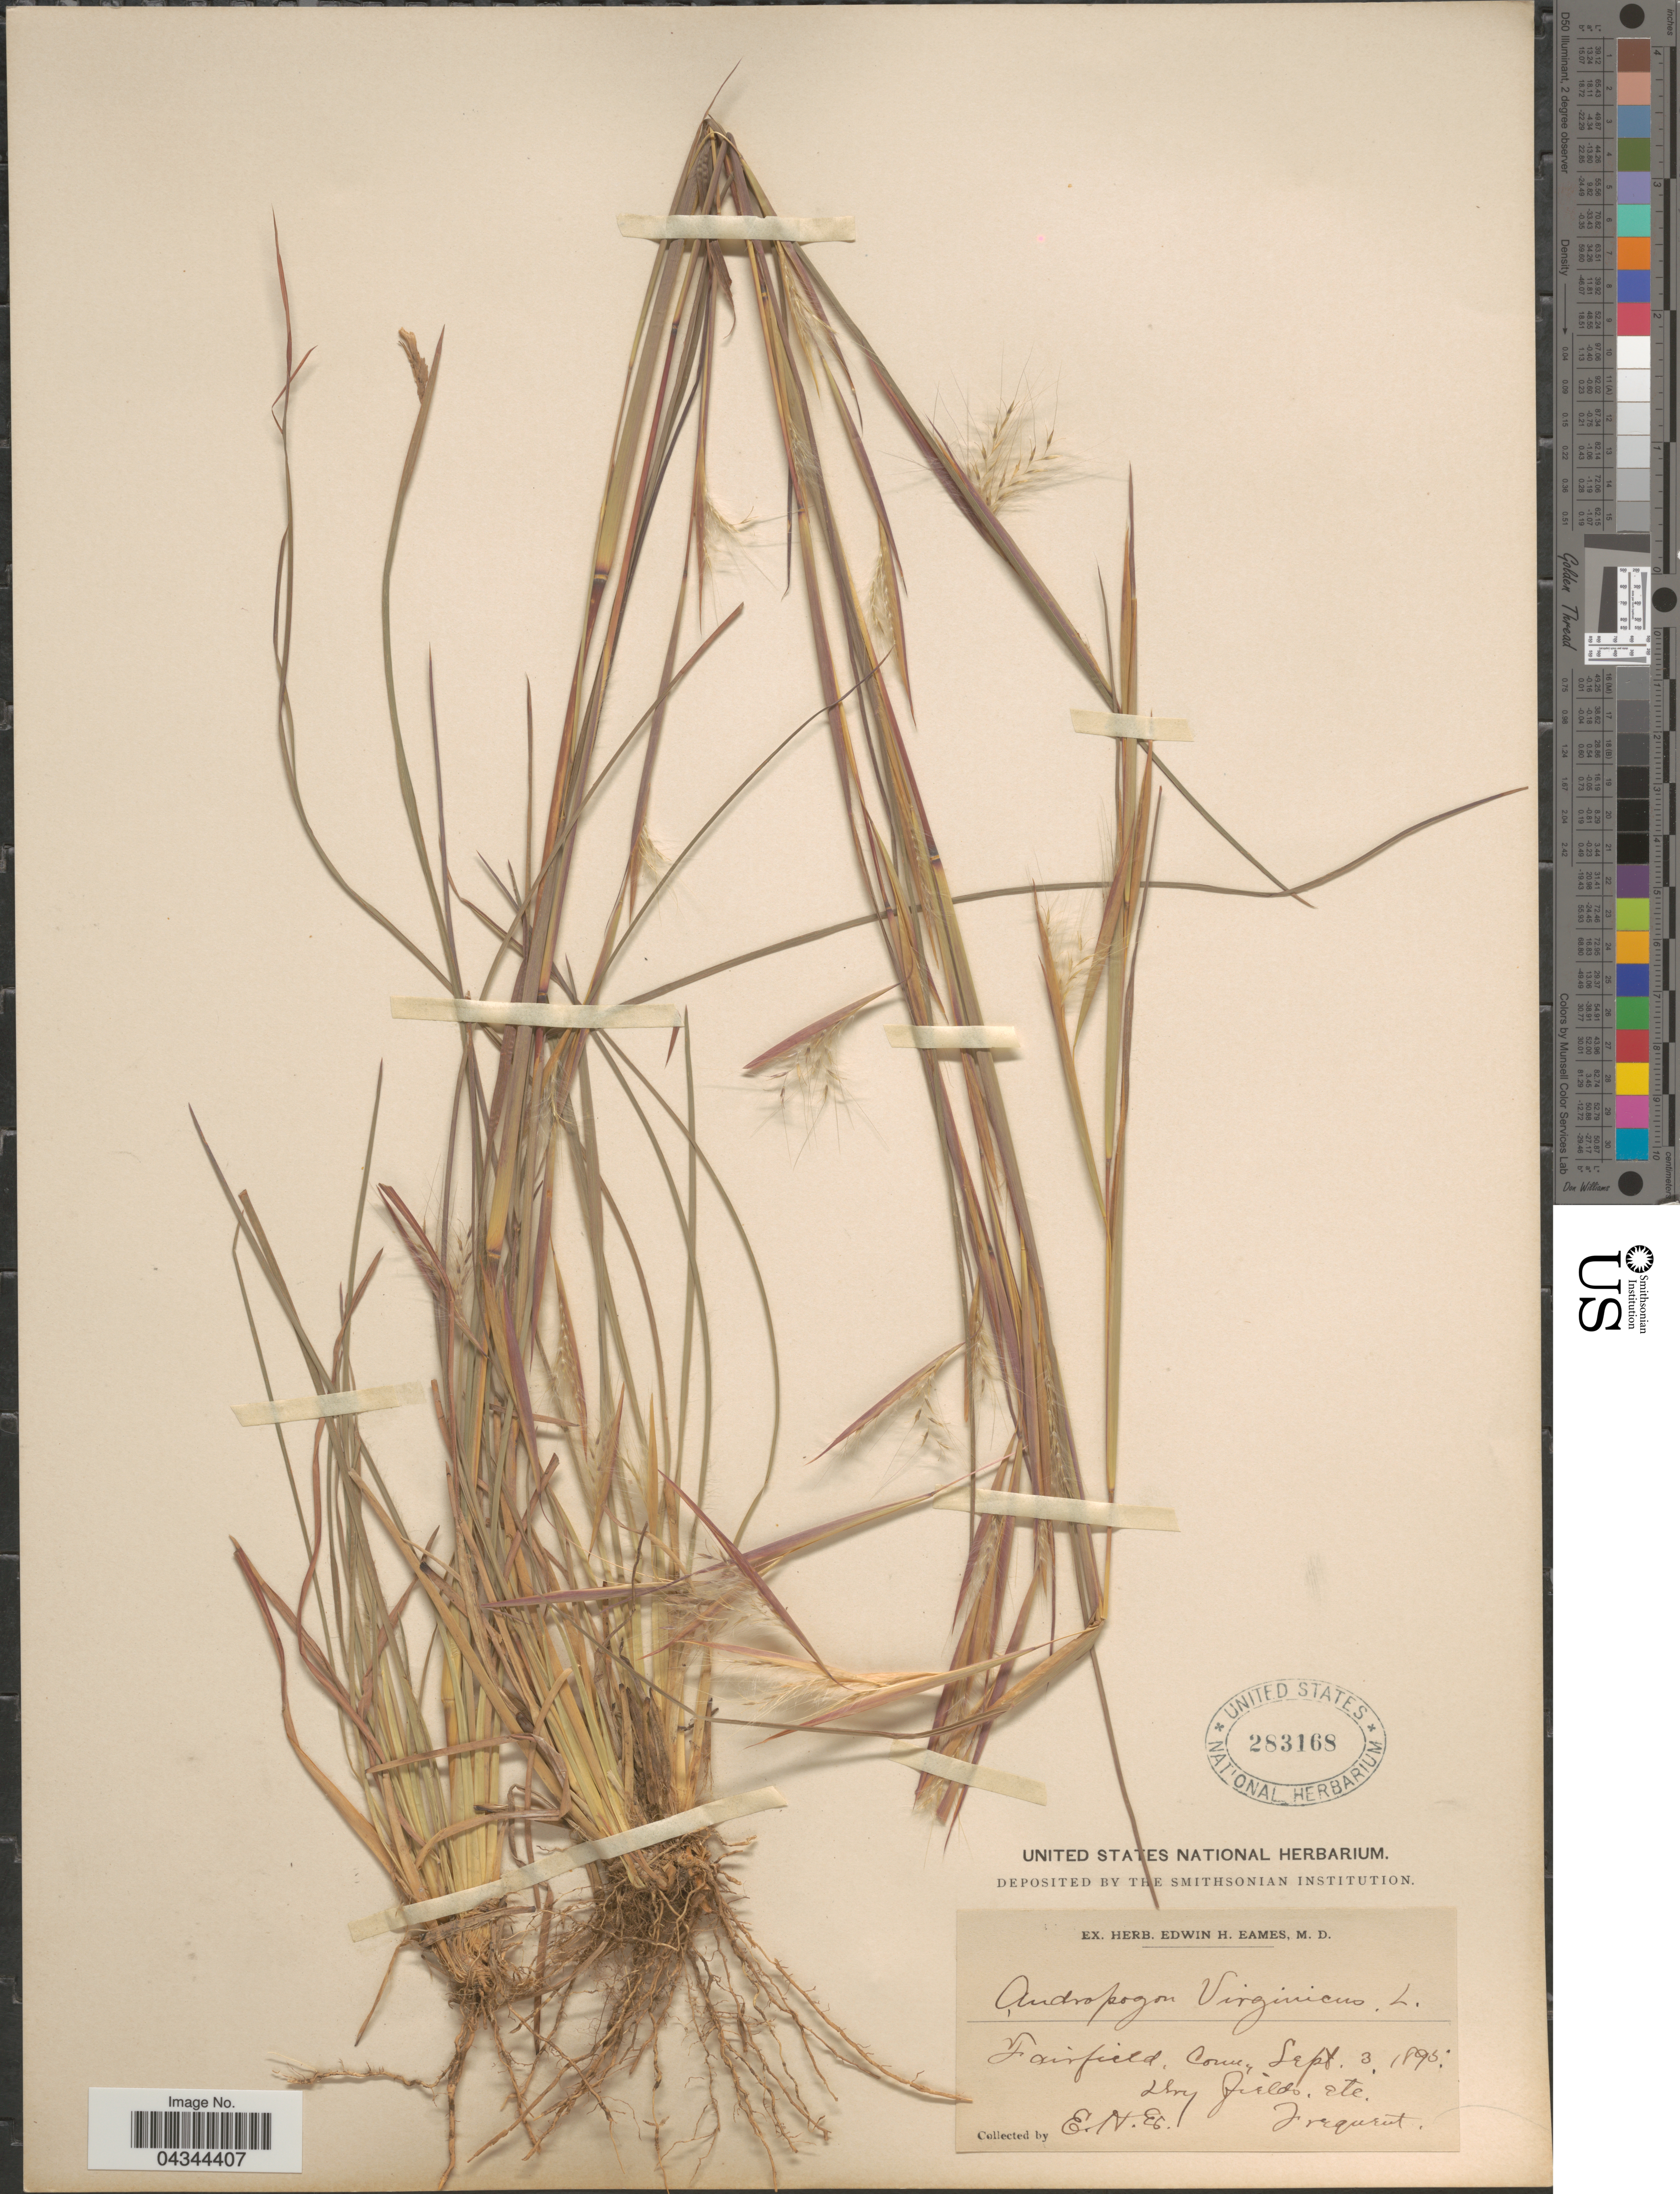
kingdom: Plantae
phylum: Tracheophyta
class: Liliopsida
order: Poales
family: Poaceae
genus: Andropogon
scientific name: Andropogon virginicus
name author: L.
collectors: E. H. Eames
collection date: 1895-09-03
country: United States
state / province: Connecticut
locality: Fairfield.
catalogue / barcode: US 283168